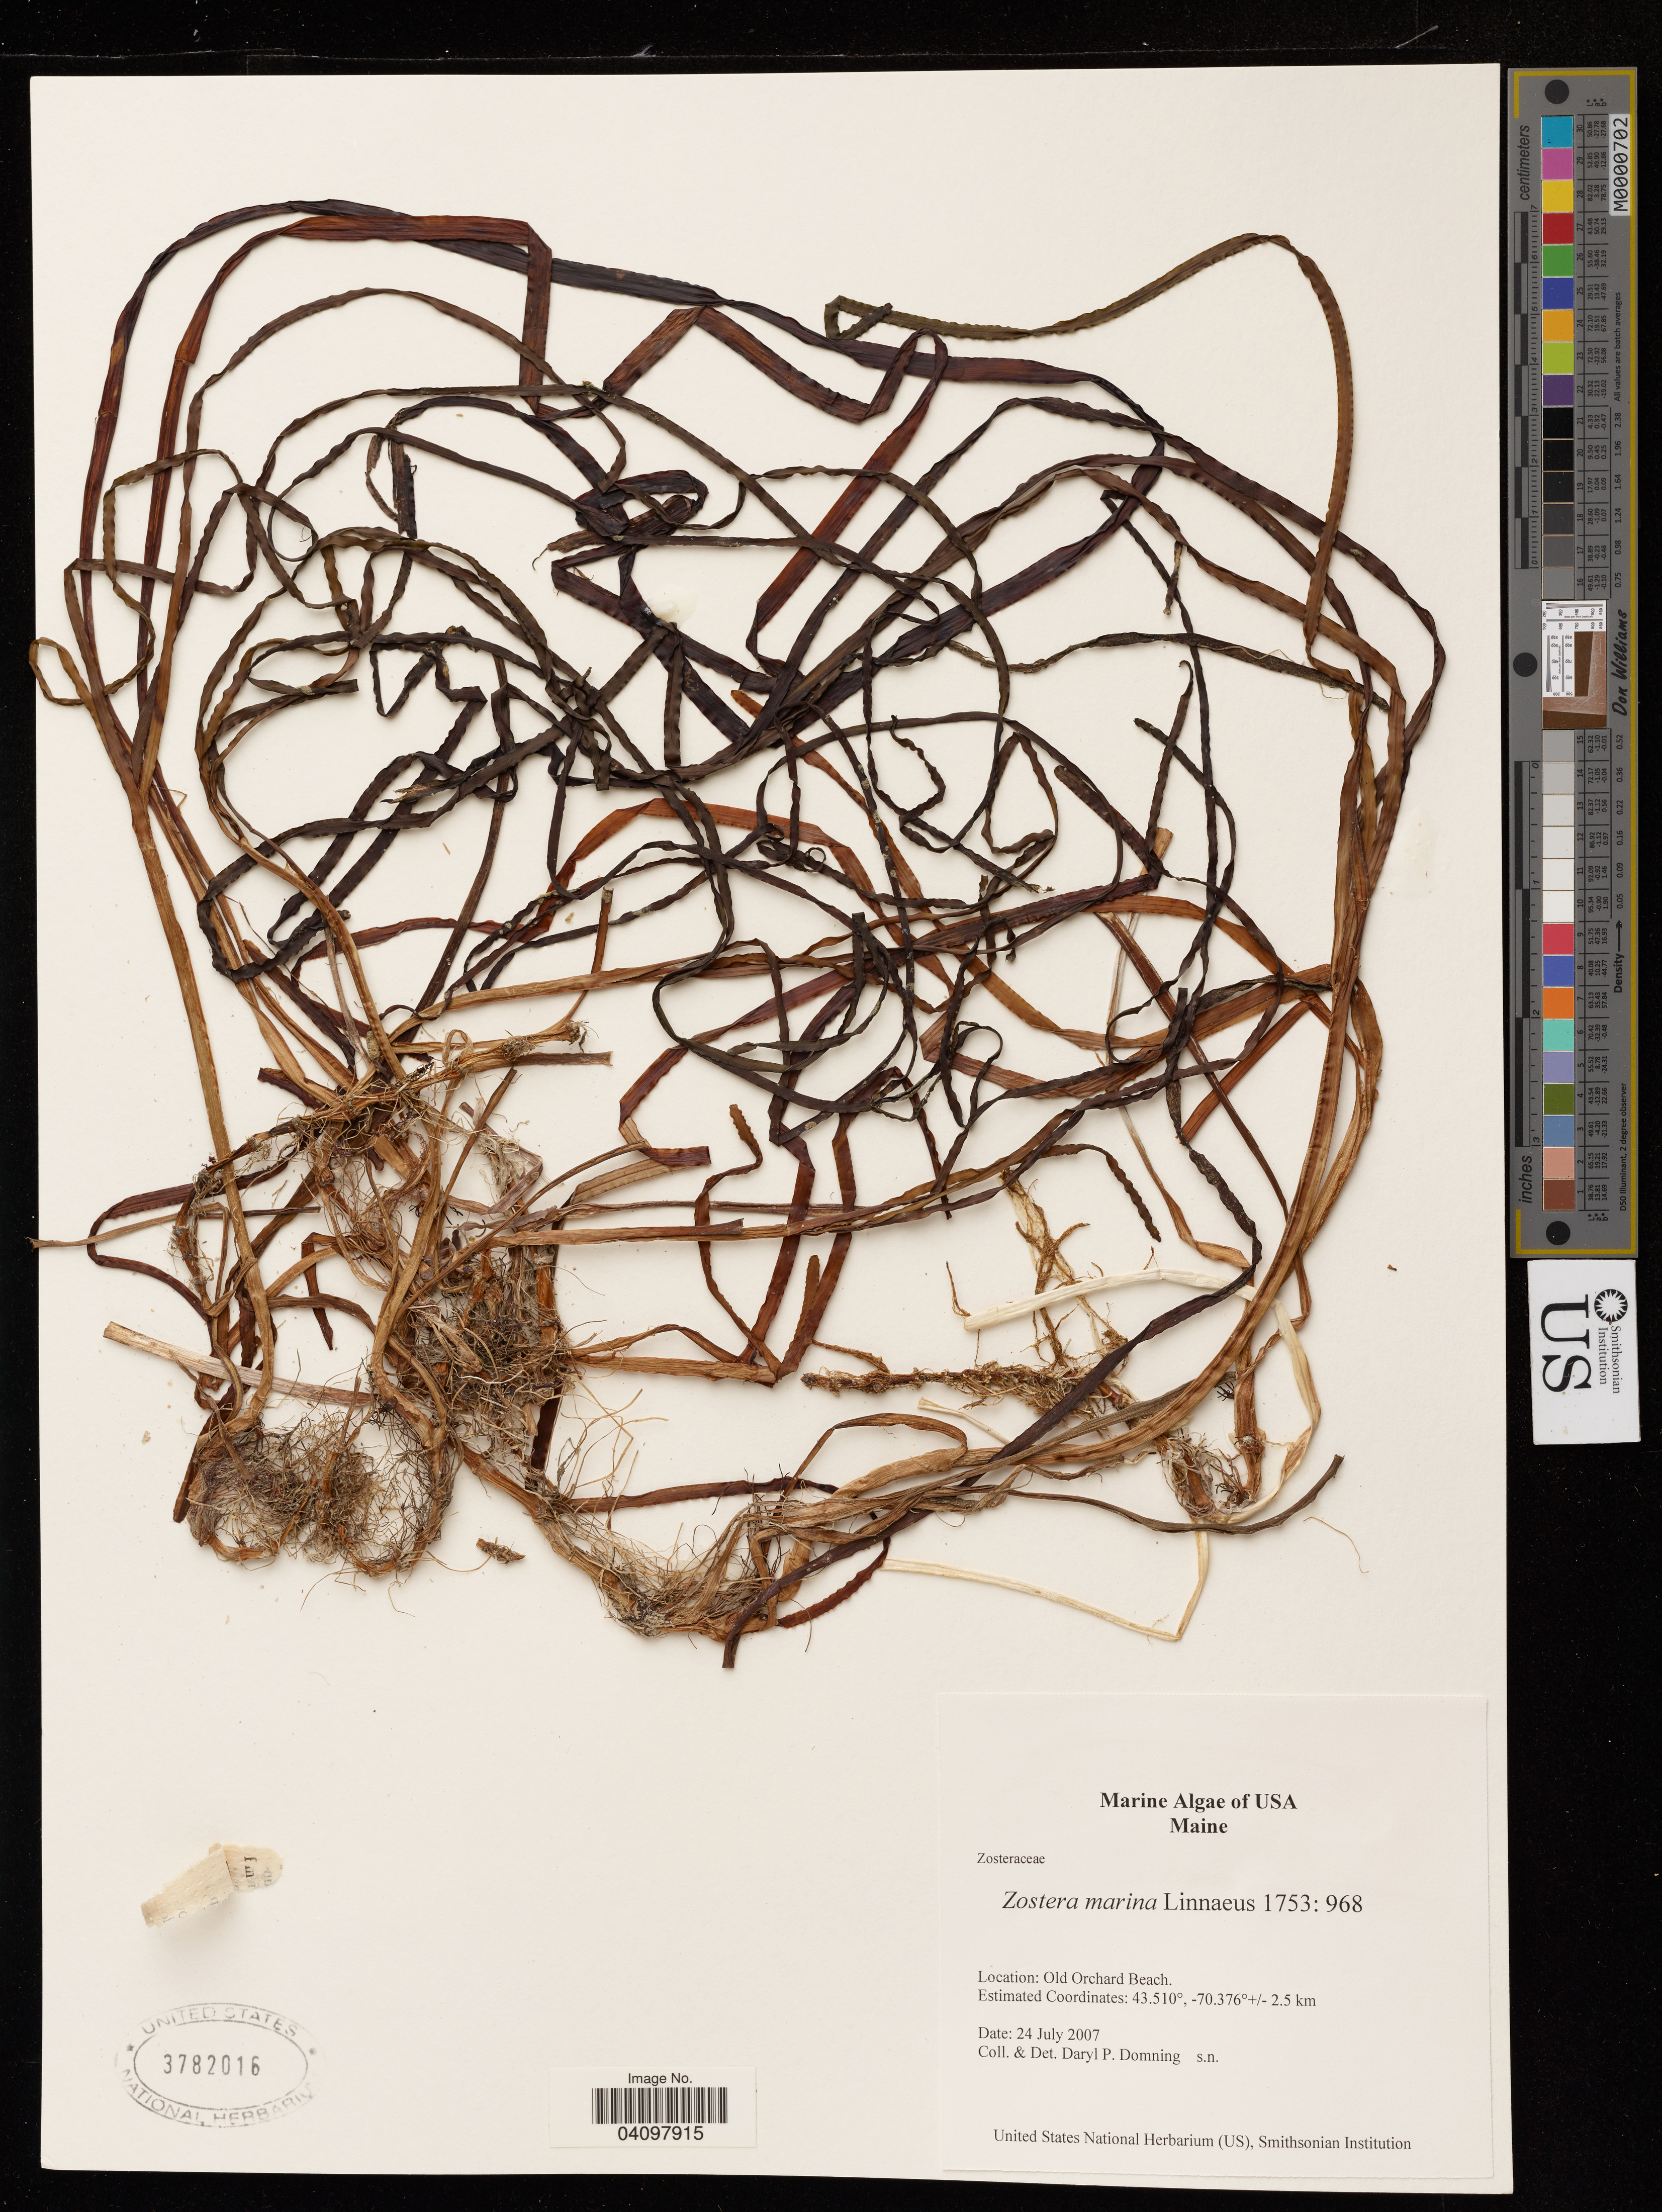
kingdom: Plantae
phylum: Tracheophyta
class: Liliopsida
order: Alismatales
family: Zosteraceae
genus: Zostera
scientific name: Zostera marina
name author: L.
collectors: D. Domning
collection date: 2007-07-24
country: United States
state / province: Maine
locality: USA, Maine. Old Orchard Beach. +/- 2.5 km.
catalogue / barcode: US 3782016